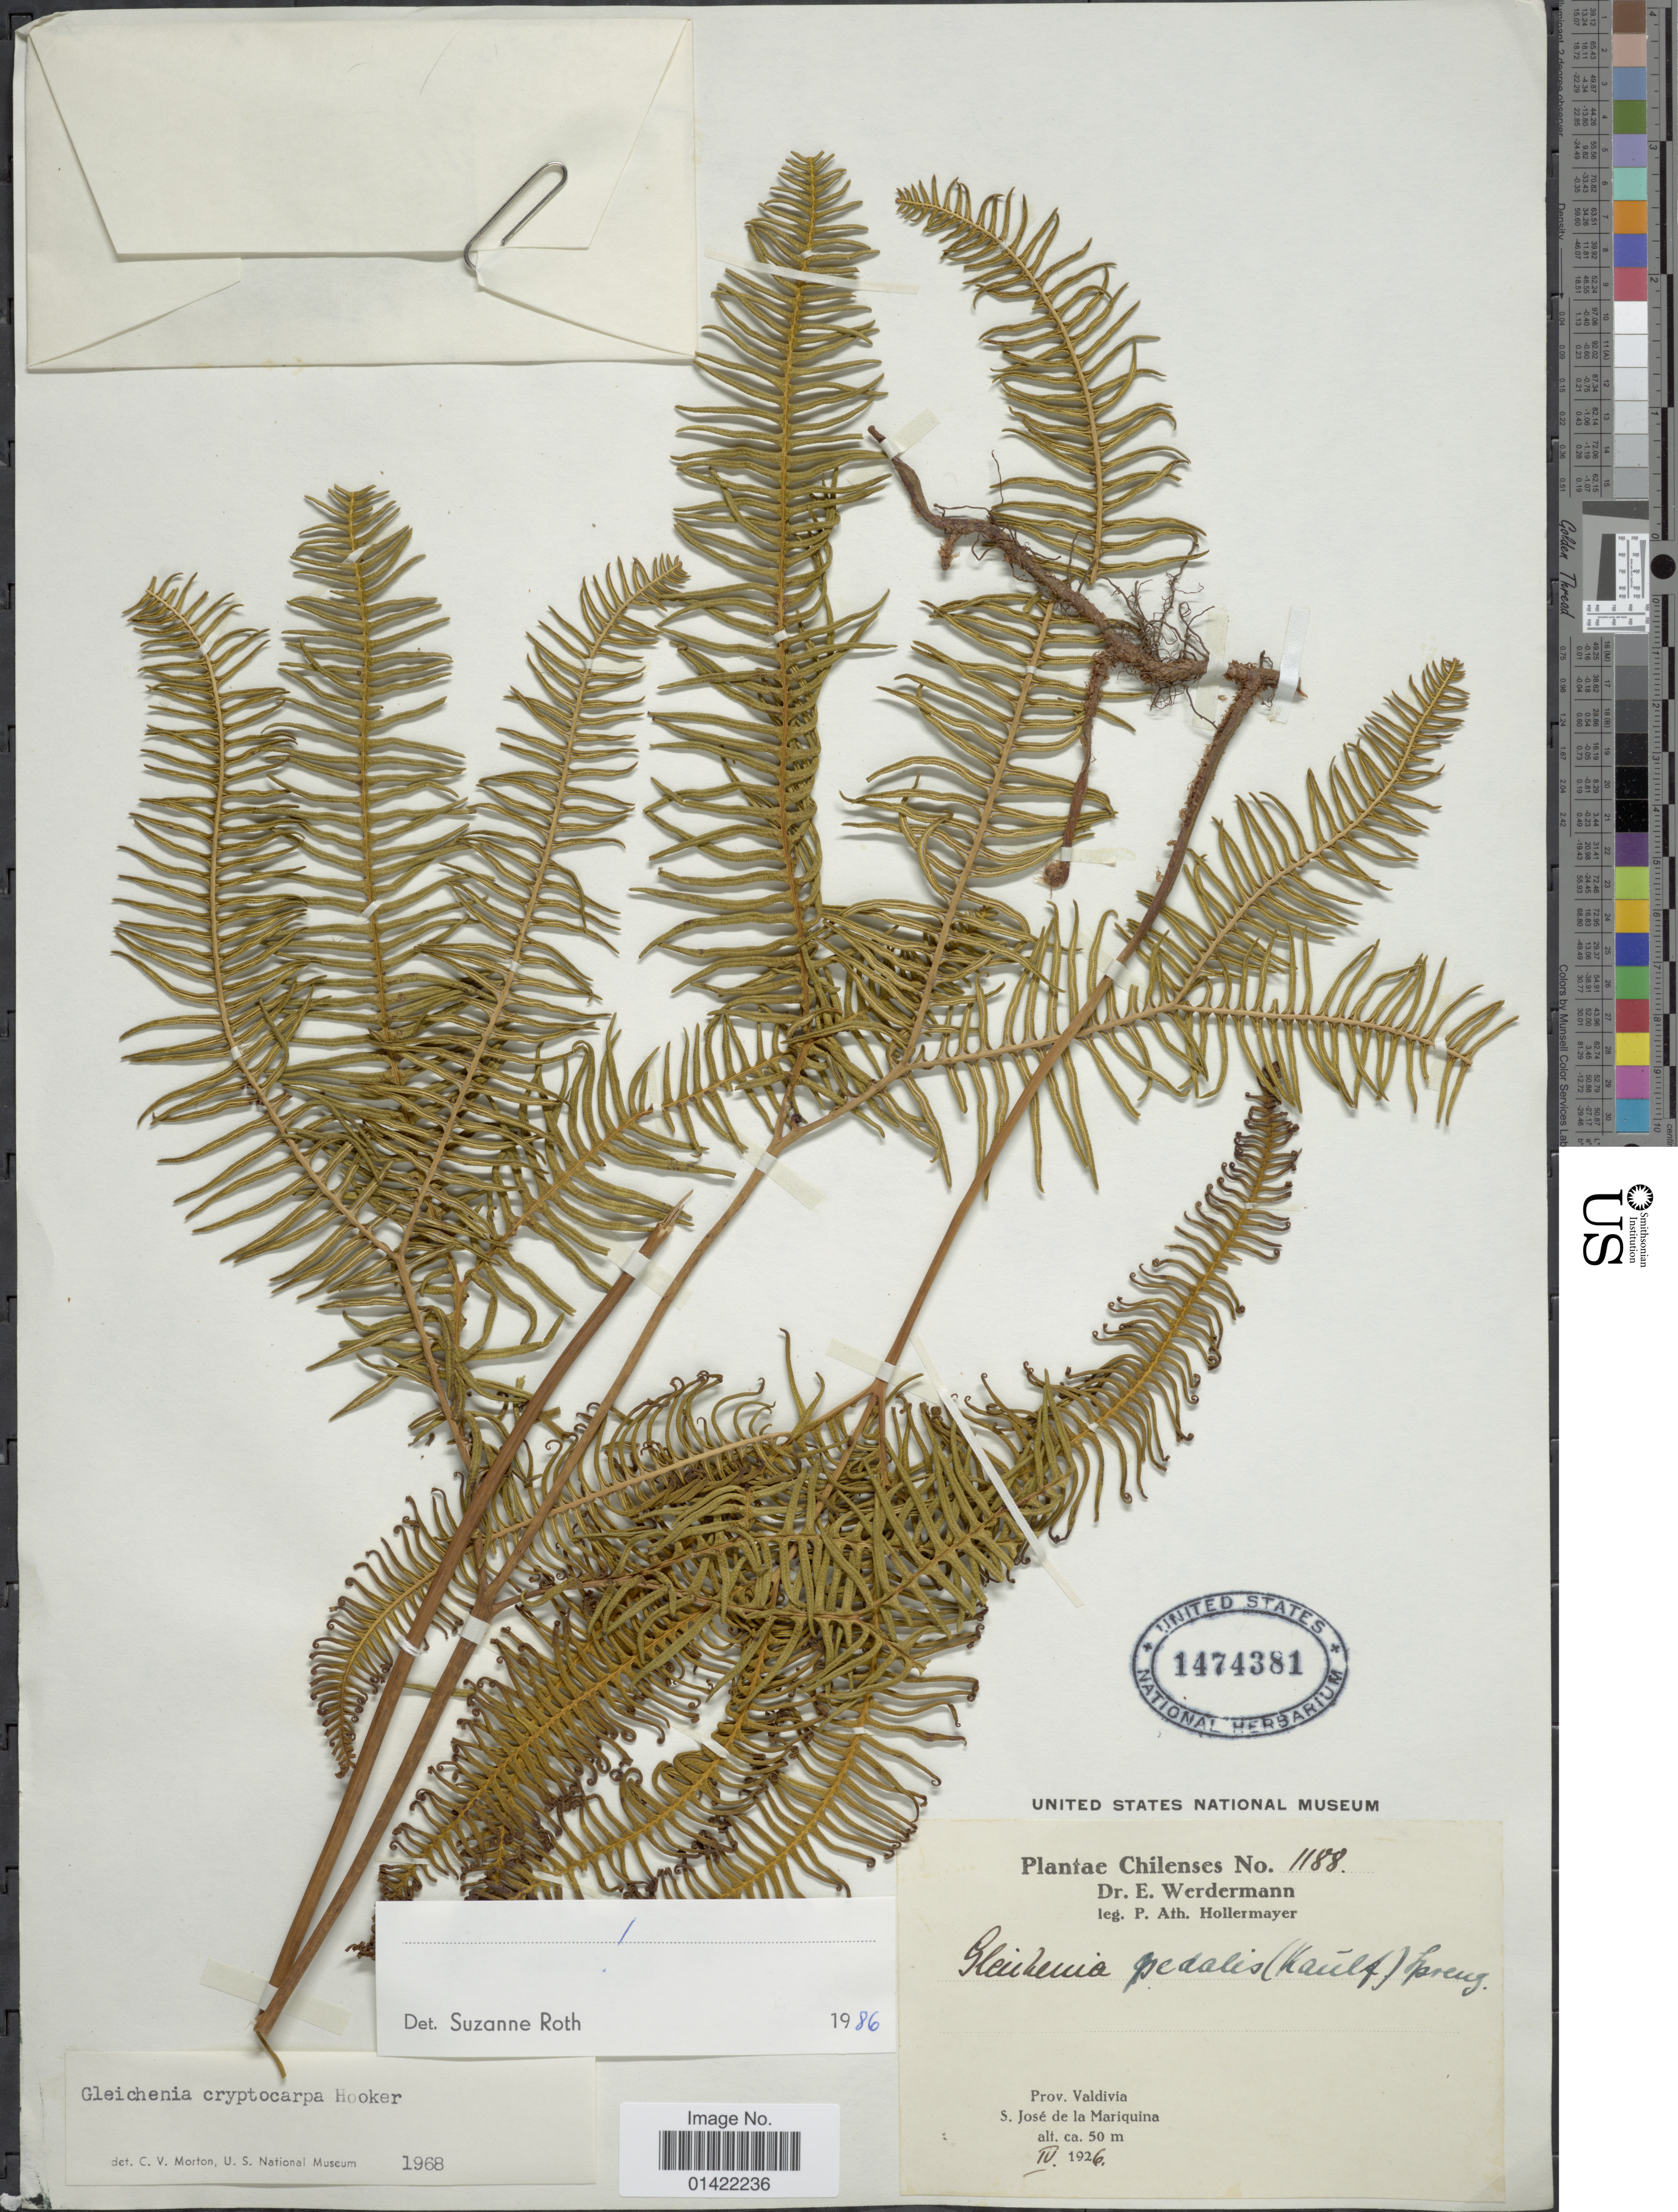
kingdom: Plantae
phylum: Tracheophyta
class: Polypodiopsida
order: Gleicheniales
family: Gleicheniaceae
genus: Sticherus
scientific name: Sticherus cryptocarpus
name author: (Hook.) Ching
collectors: P. Hollermayer & E. Werdermann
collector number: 1188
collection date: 1926-04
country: Chile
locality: Prov. Valdivia, S. José de la Mariquina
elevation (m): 50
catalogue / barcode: US 1474381